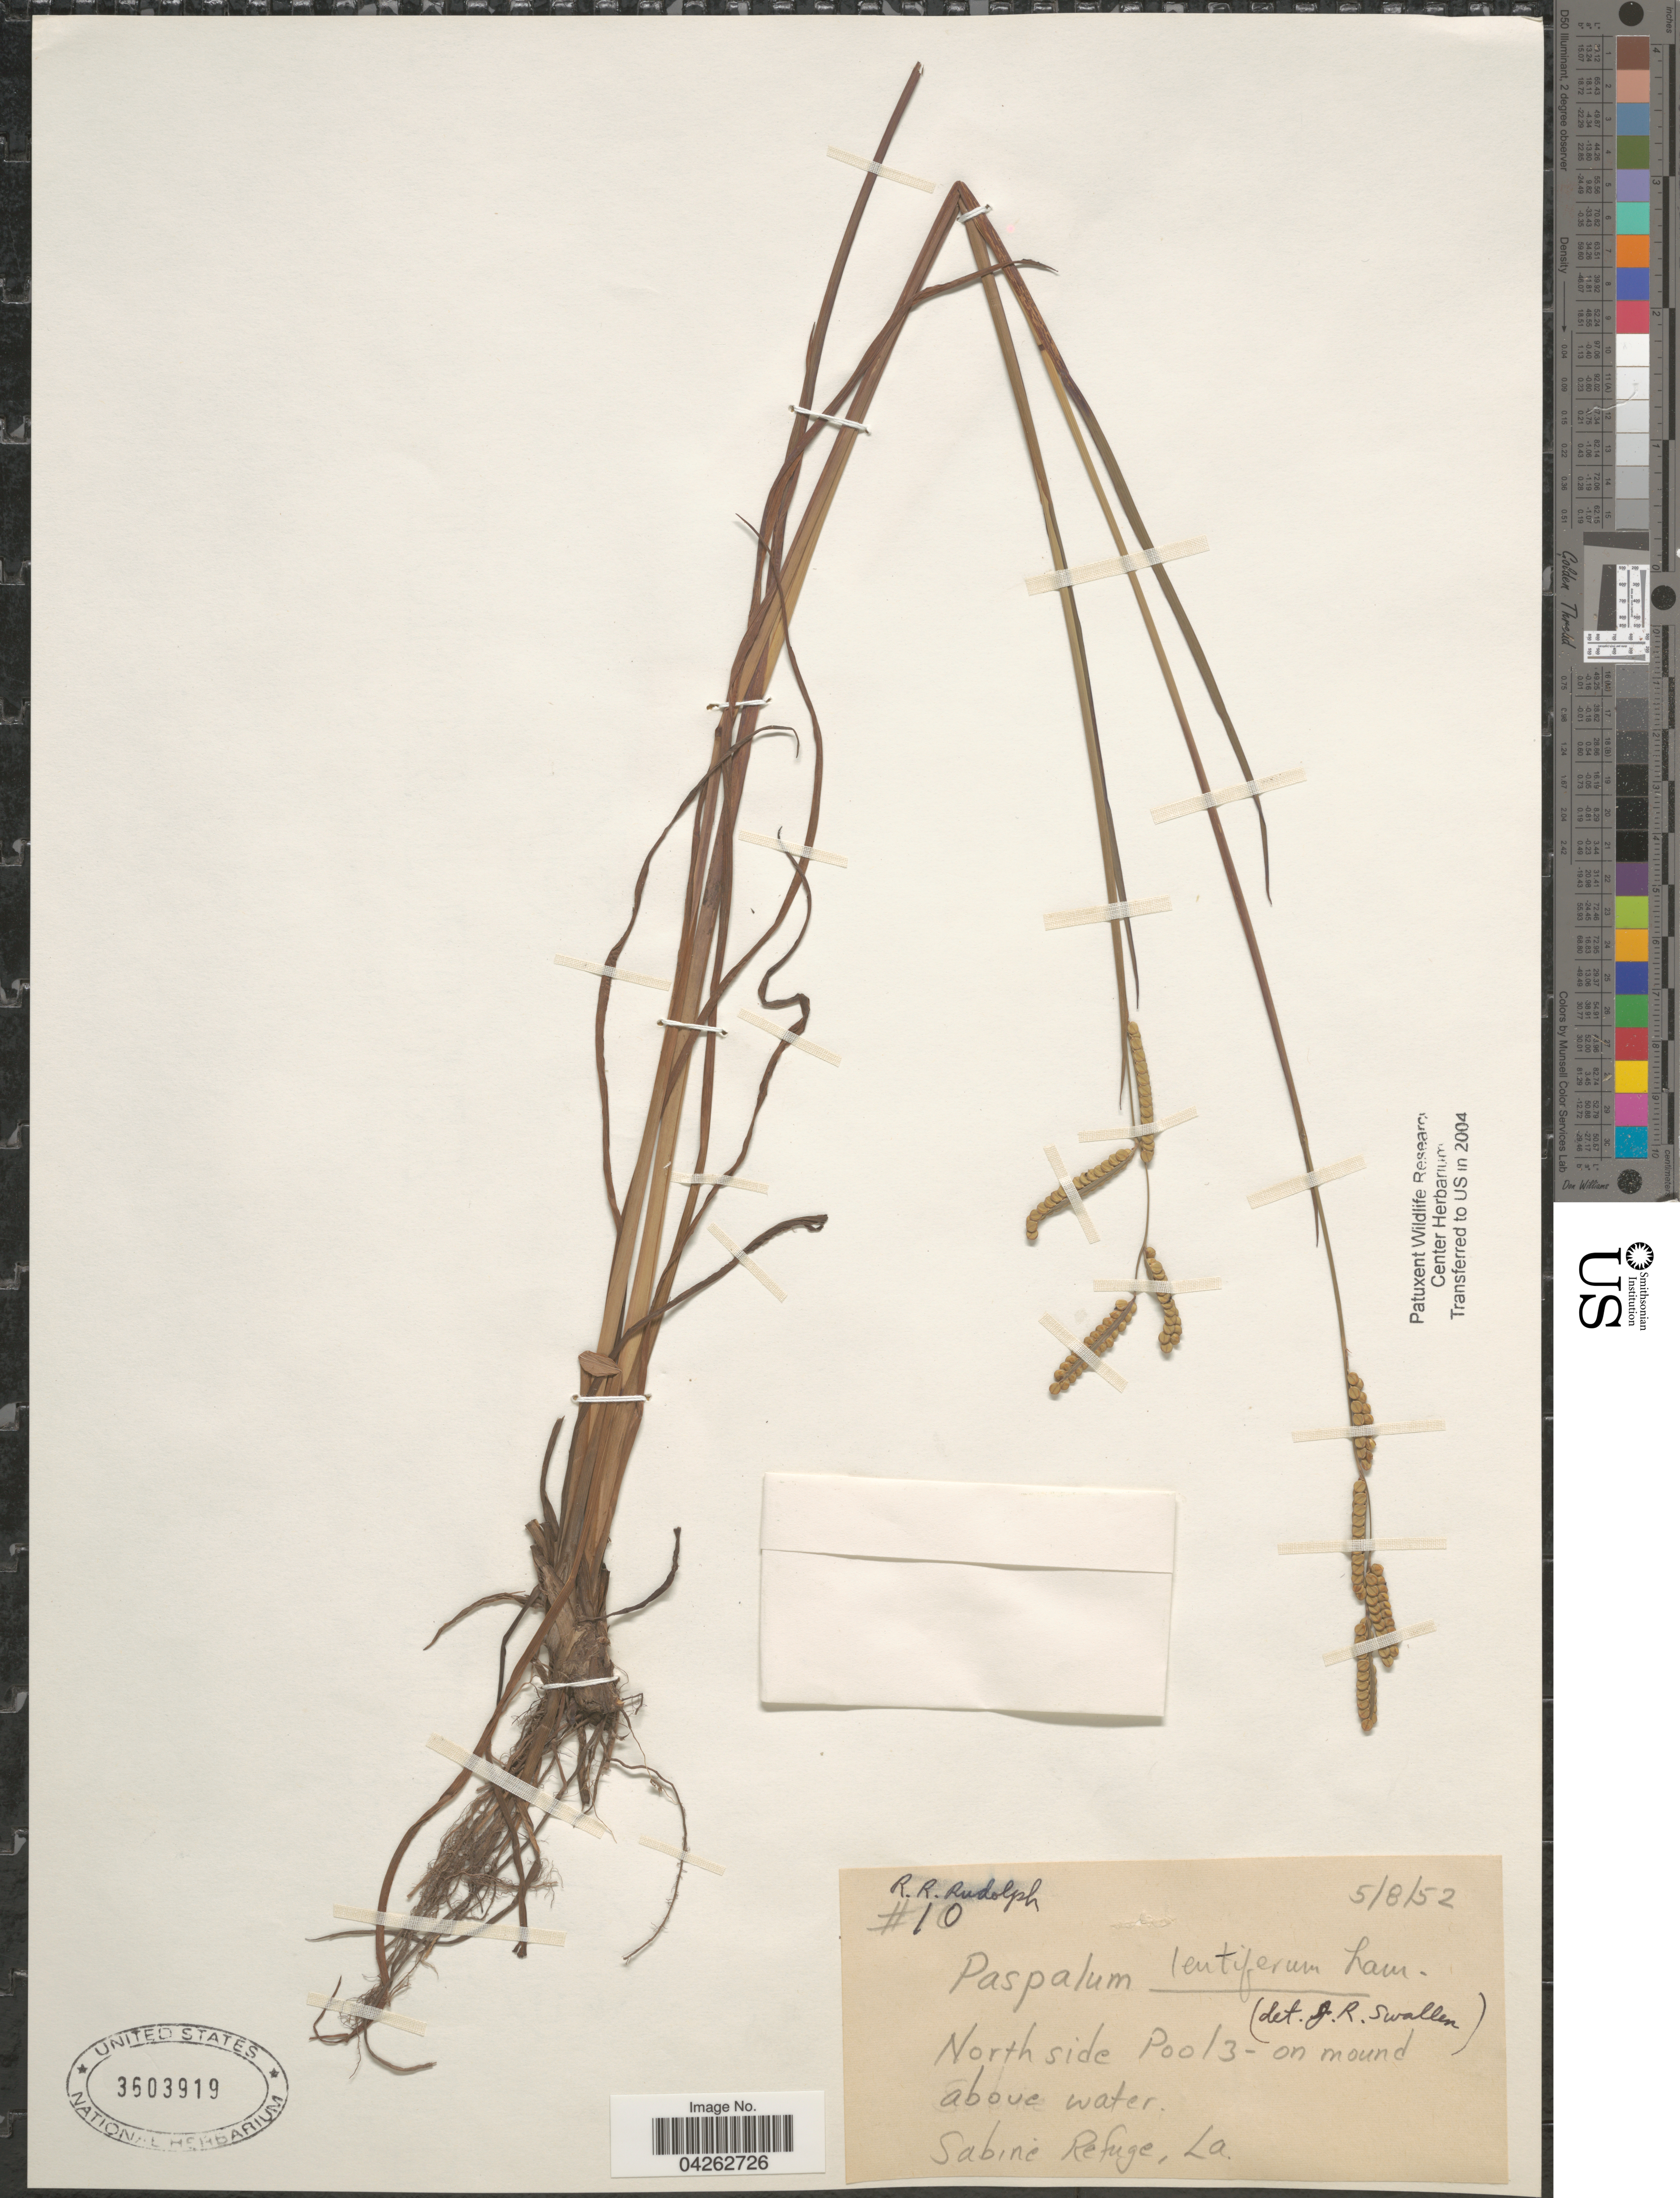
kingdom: Plantae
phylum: Tracheophyta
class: Liliopsida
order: Poales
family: Poaceae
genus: Paspalum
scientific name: Paspalum lentiferum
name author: Lam.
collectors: R. Rudolph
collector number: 10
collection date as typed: Transcribed d/m/y: 8/5/52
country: United States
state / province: Louisiana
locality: North side Pool 3 - on mound above water. Sabine Refuge.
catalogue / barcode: US 3603919